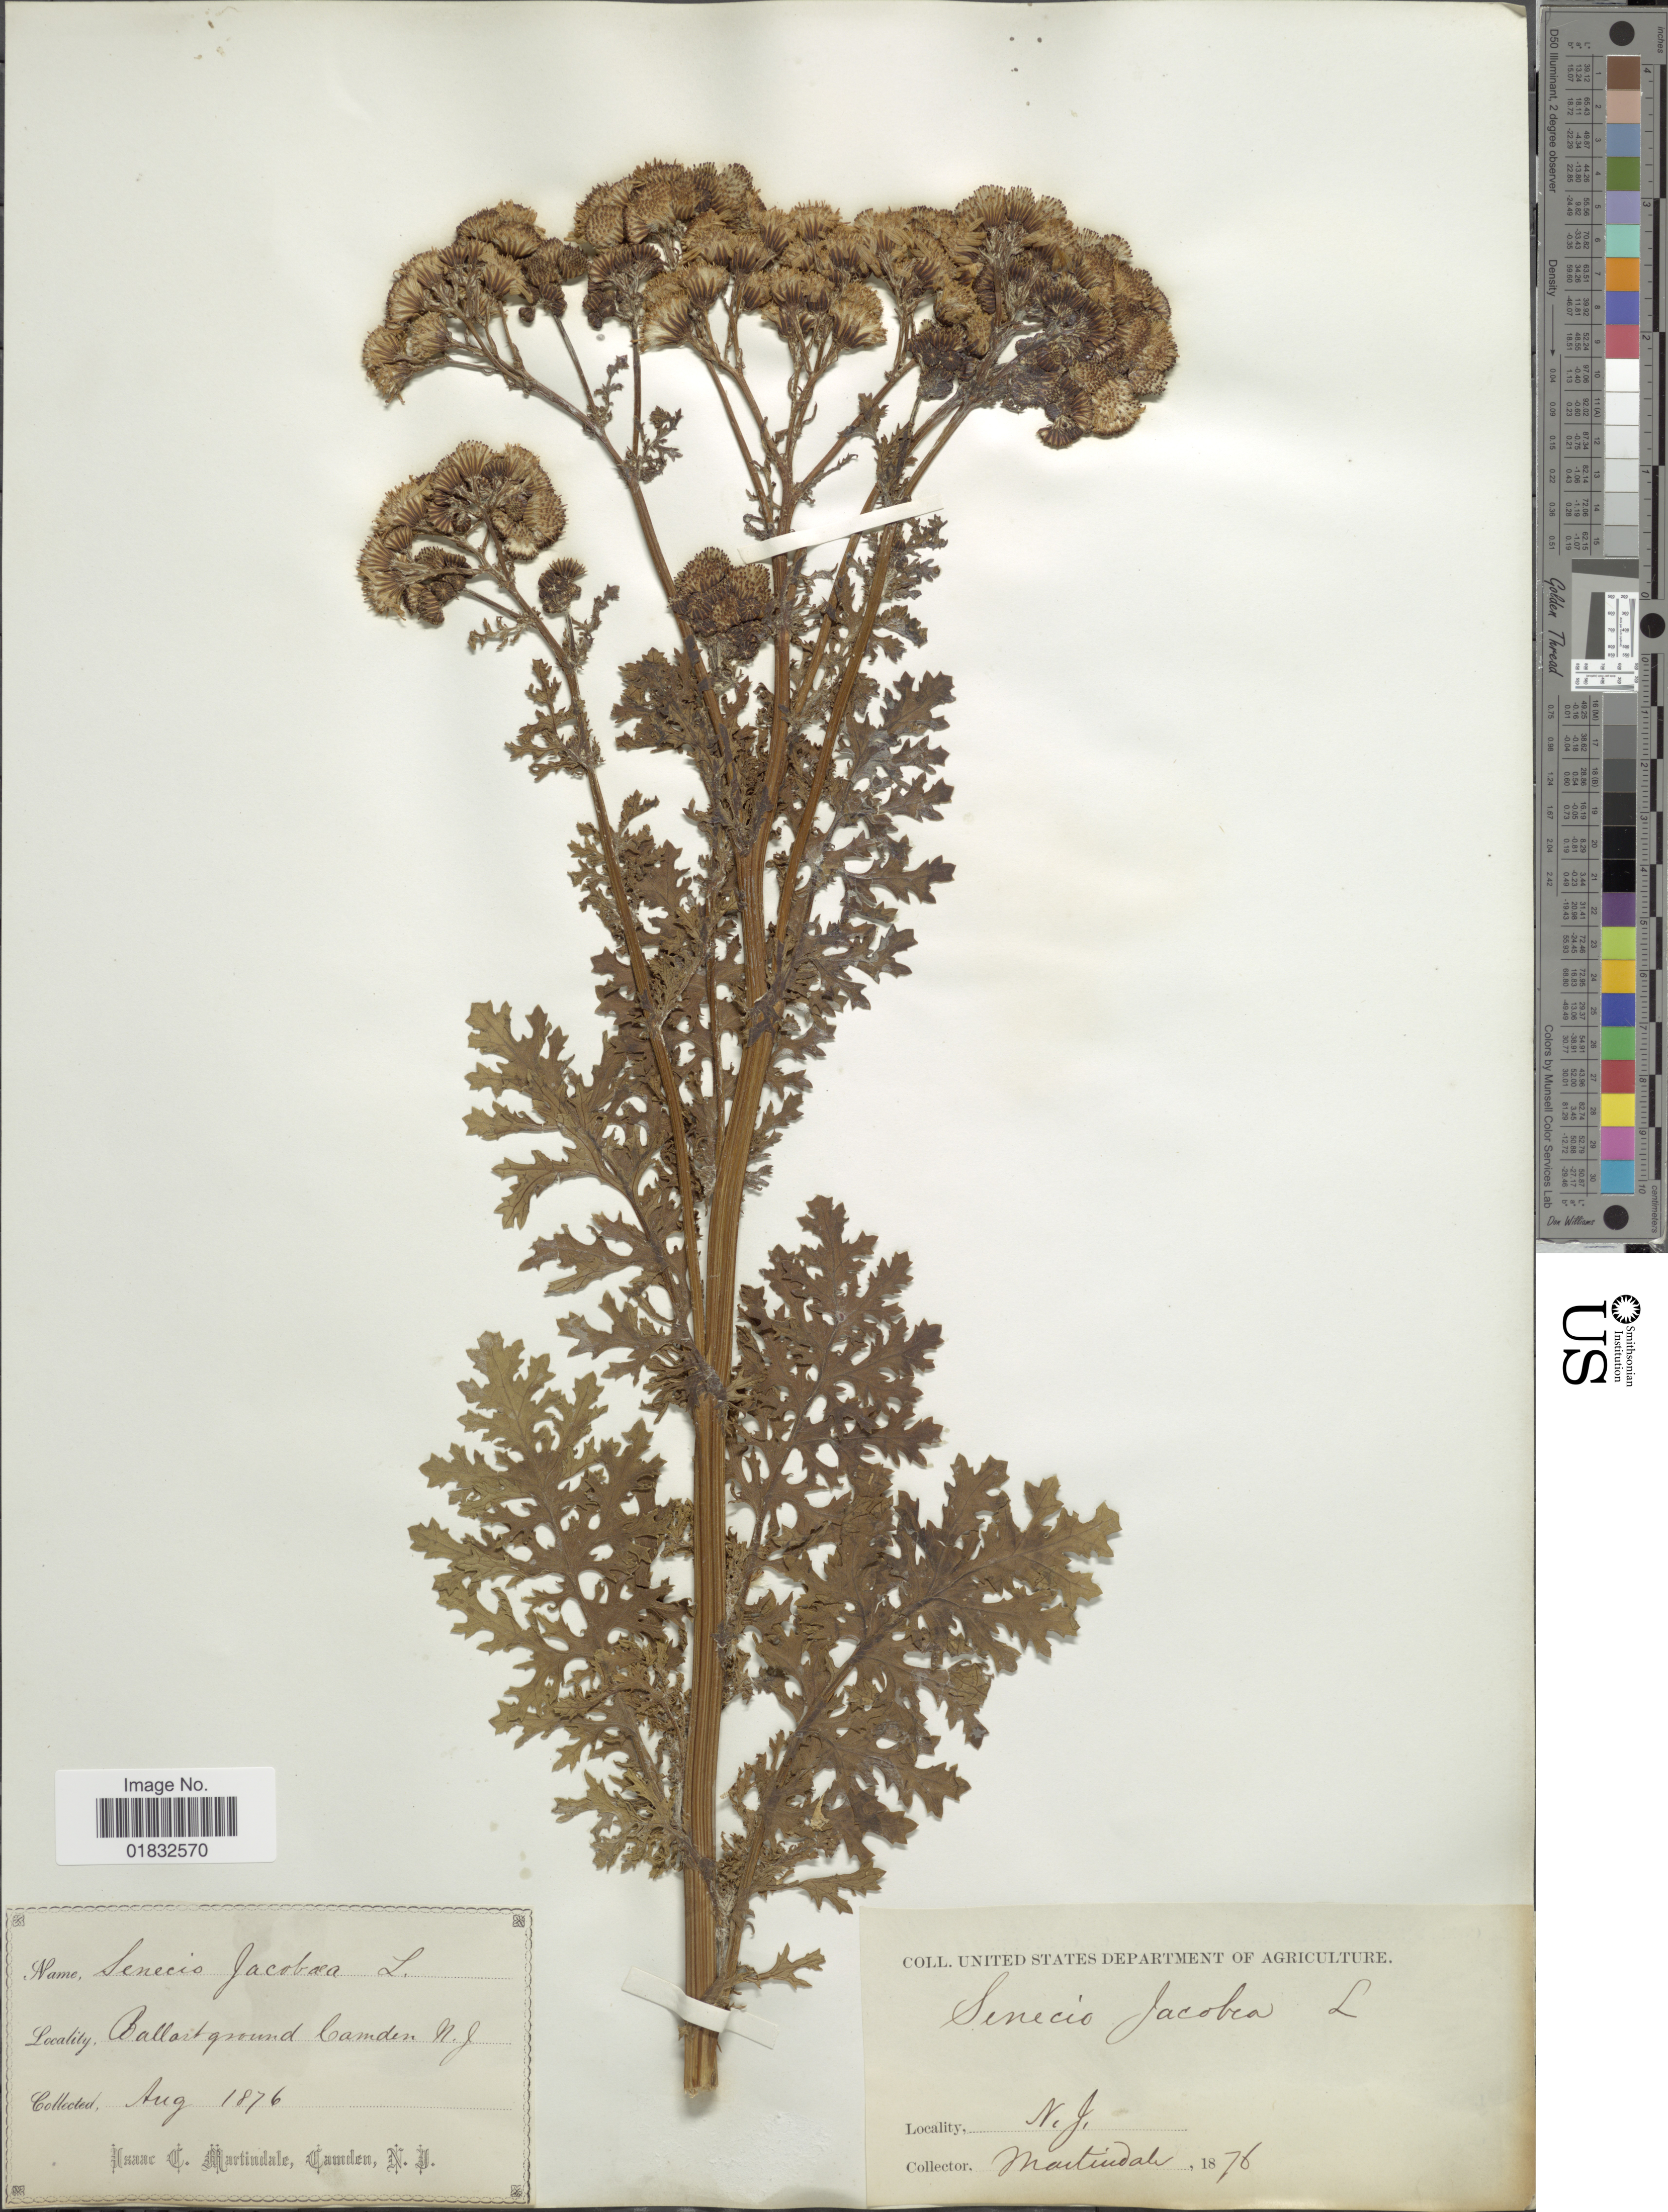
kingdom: Plantae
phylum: Tracheophyta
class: Magnoliopsida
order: Asterales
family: Asteraceae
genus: Jacobaea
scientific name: Jacobaea vulgaris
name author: Gaertn.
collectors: I. C. Martindale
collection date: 1876-07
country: United States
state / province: New Jersey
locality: Ballast ground Camden